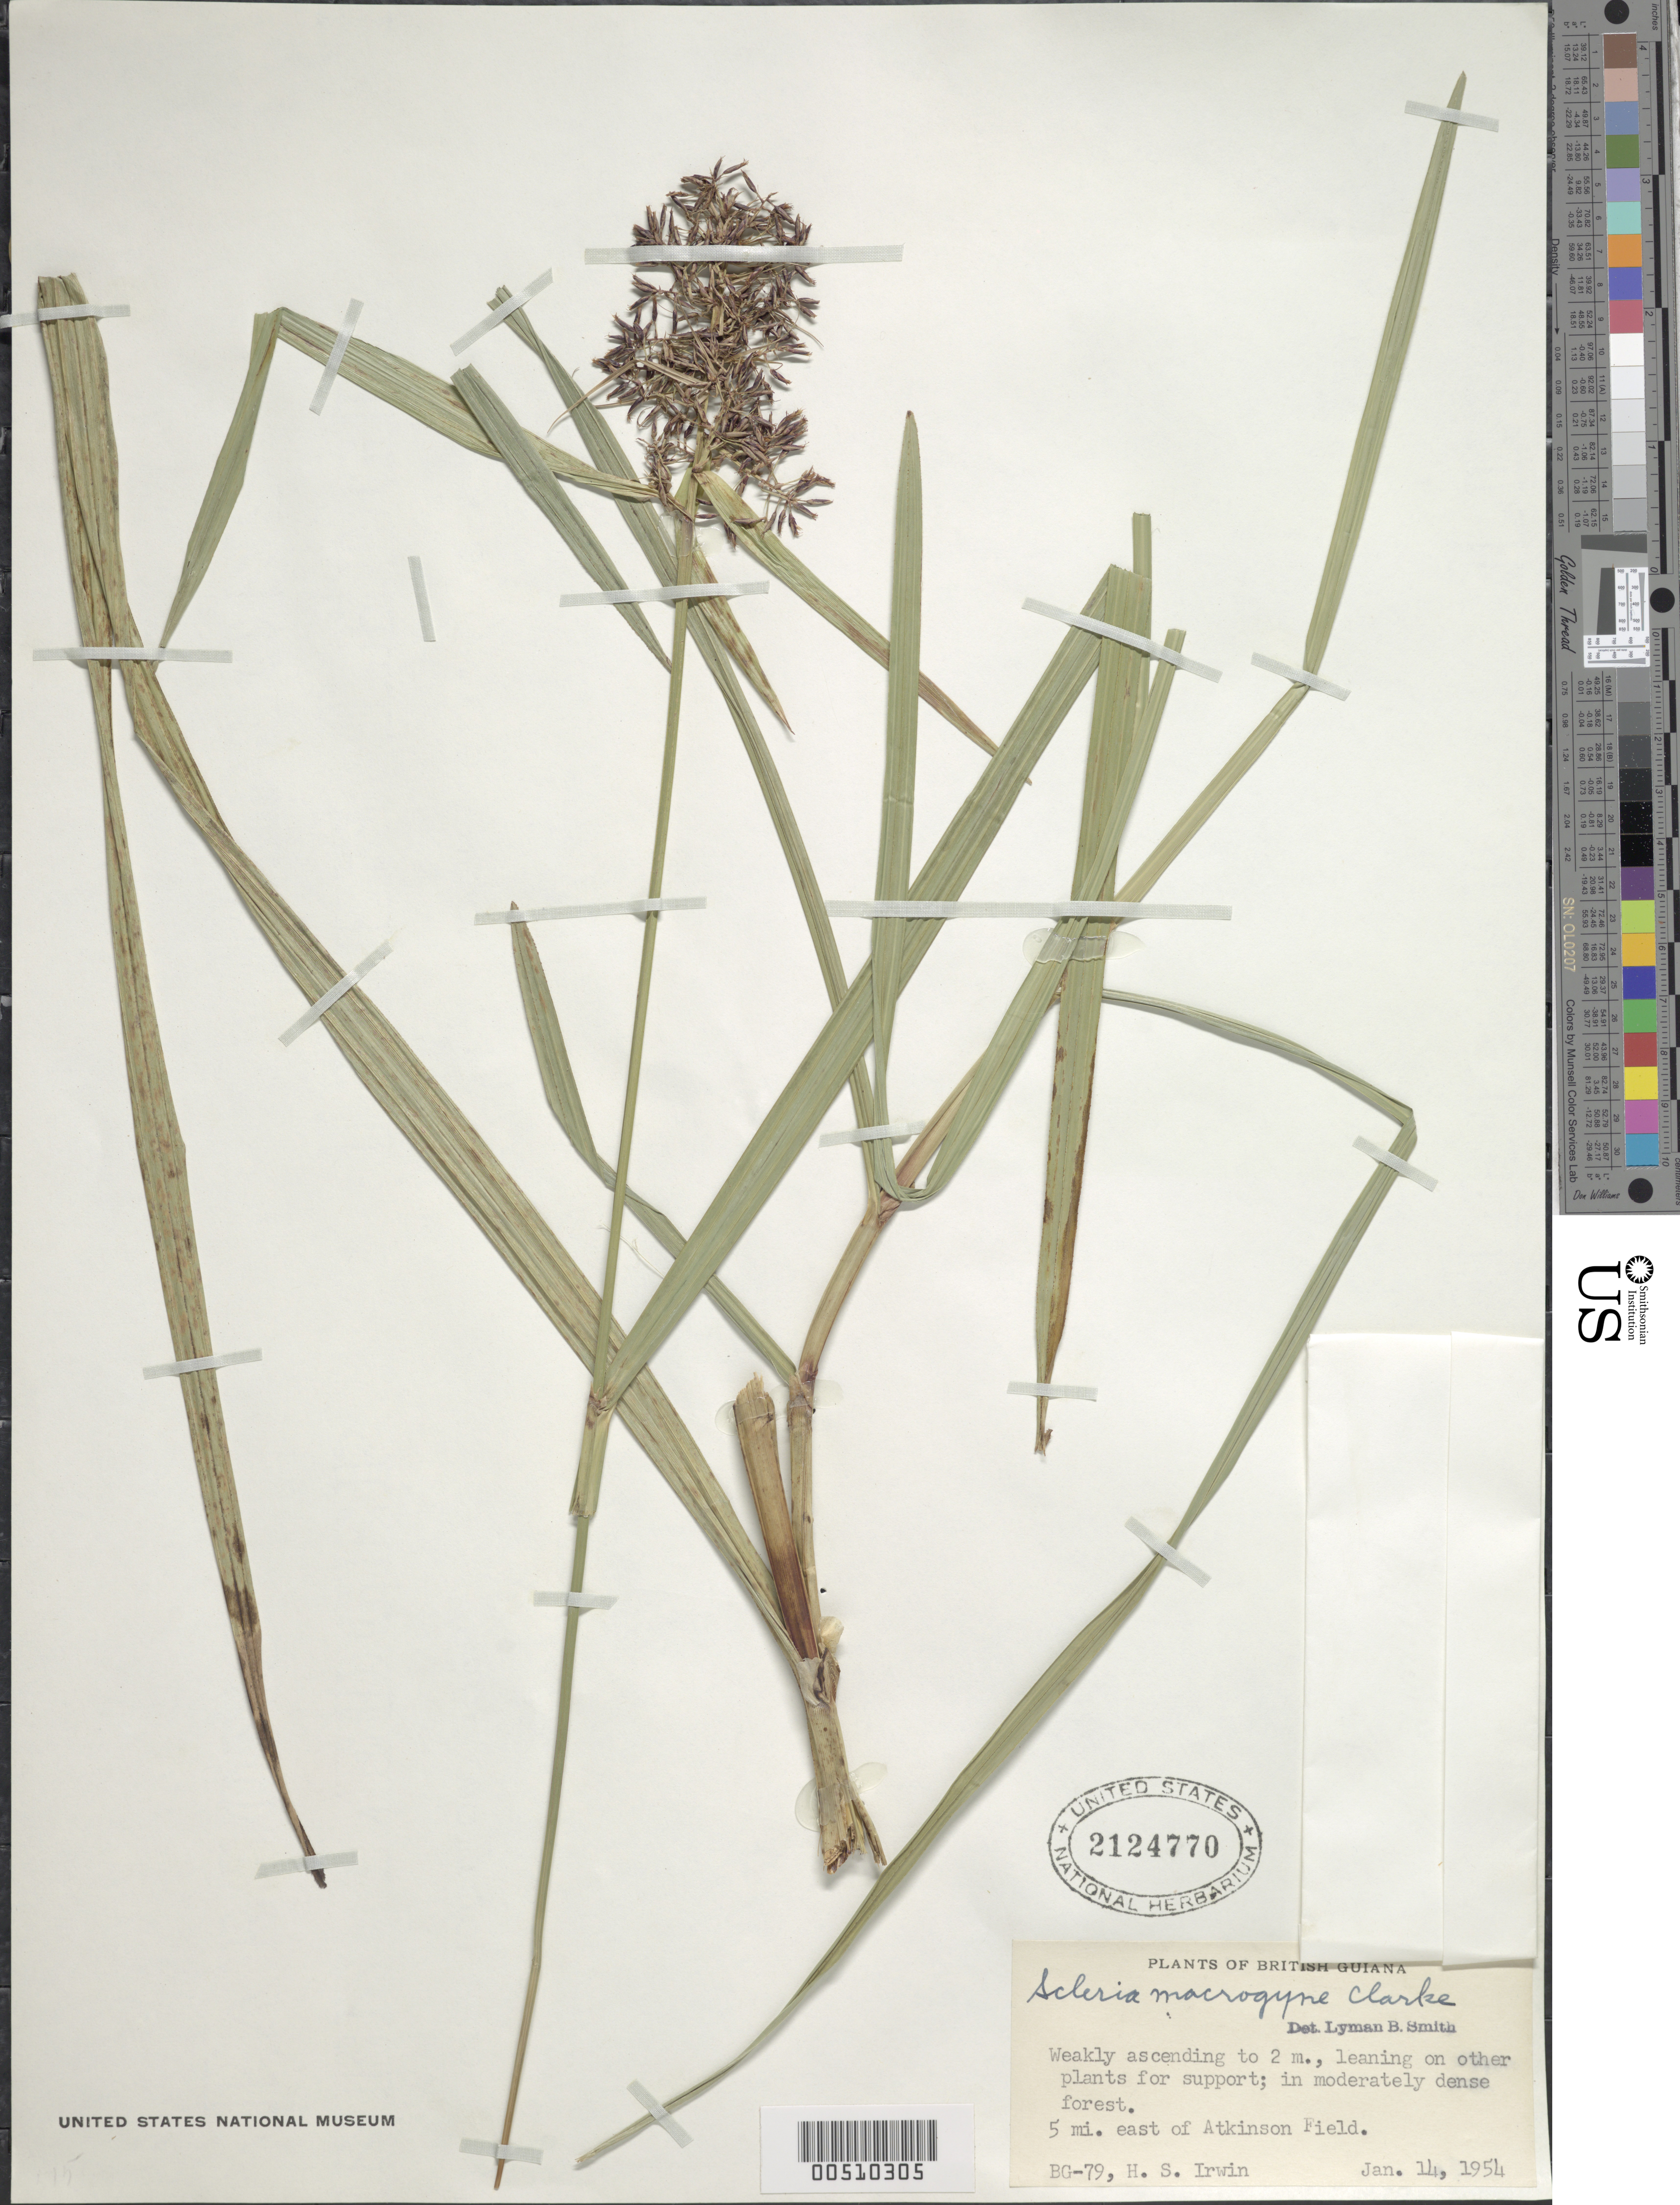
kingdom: Plantae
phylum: Tracheophyta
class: Liliopsida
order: Poales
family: Cyperaceae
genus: Scleria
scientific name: Scleria macrogyne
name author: C.B. Clarke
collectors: H. Irwin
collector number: BG-79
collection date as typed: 14 Jan 1954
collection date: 1954-01-14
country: Guyana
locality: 5 mi. E of Atkinson Field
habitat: In moderately dense forest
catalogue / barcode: US 2124770